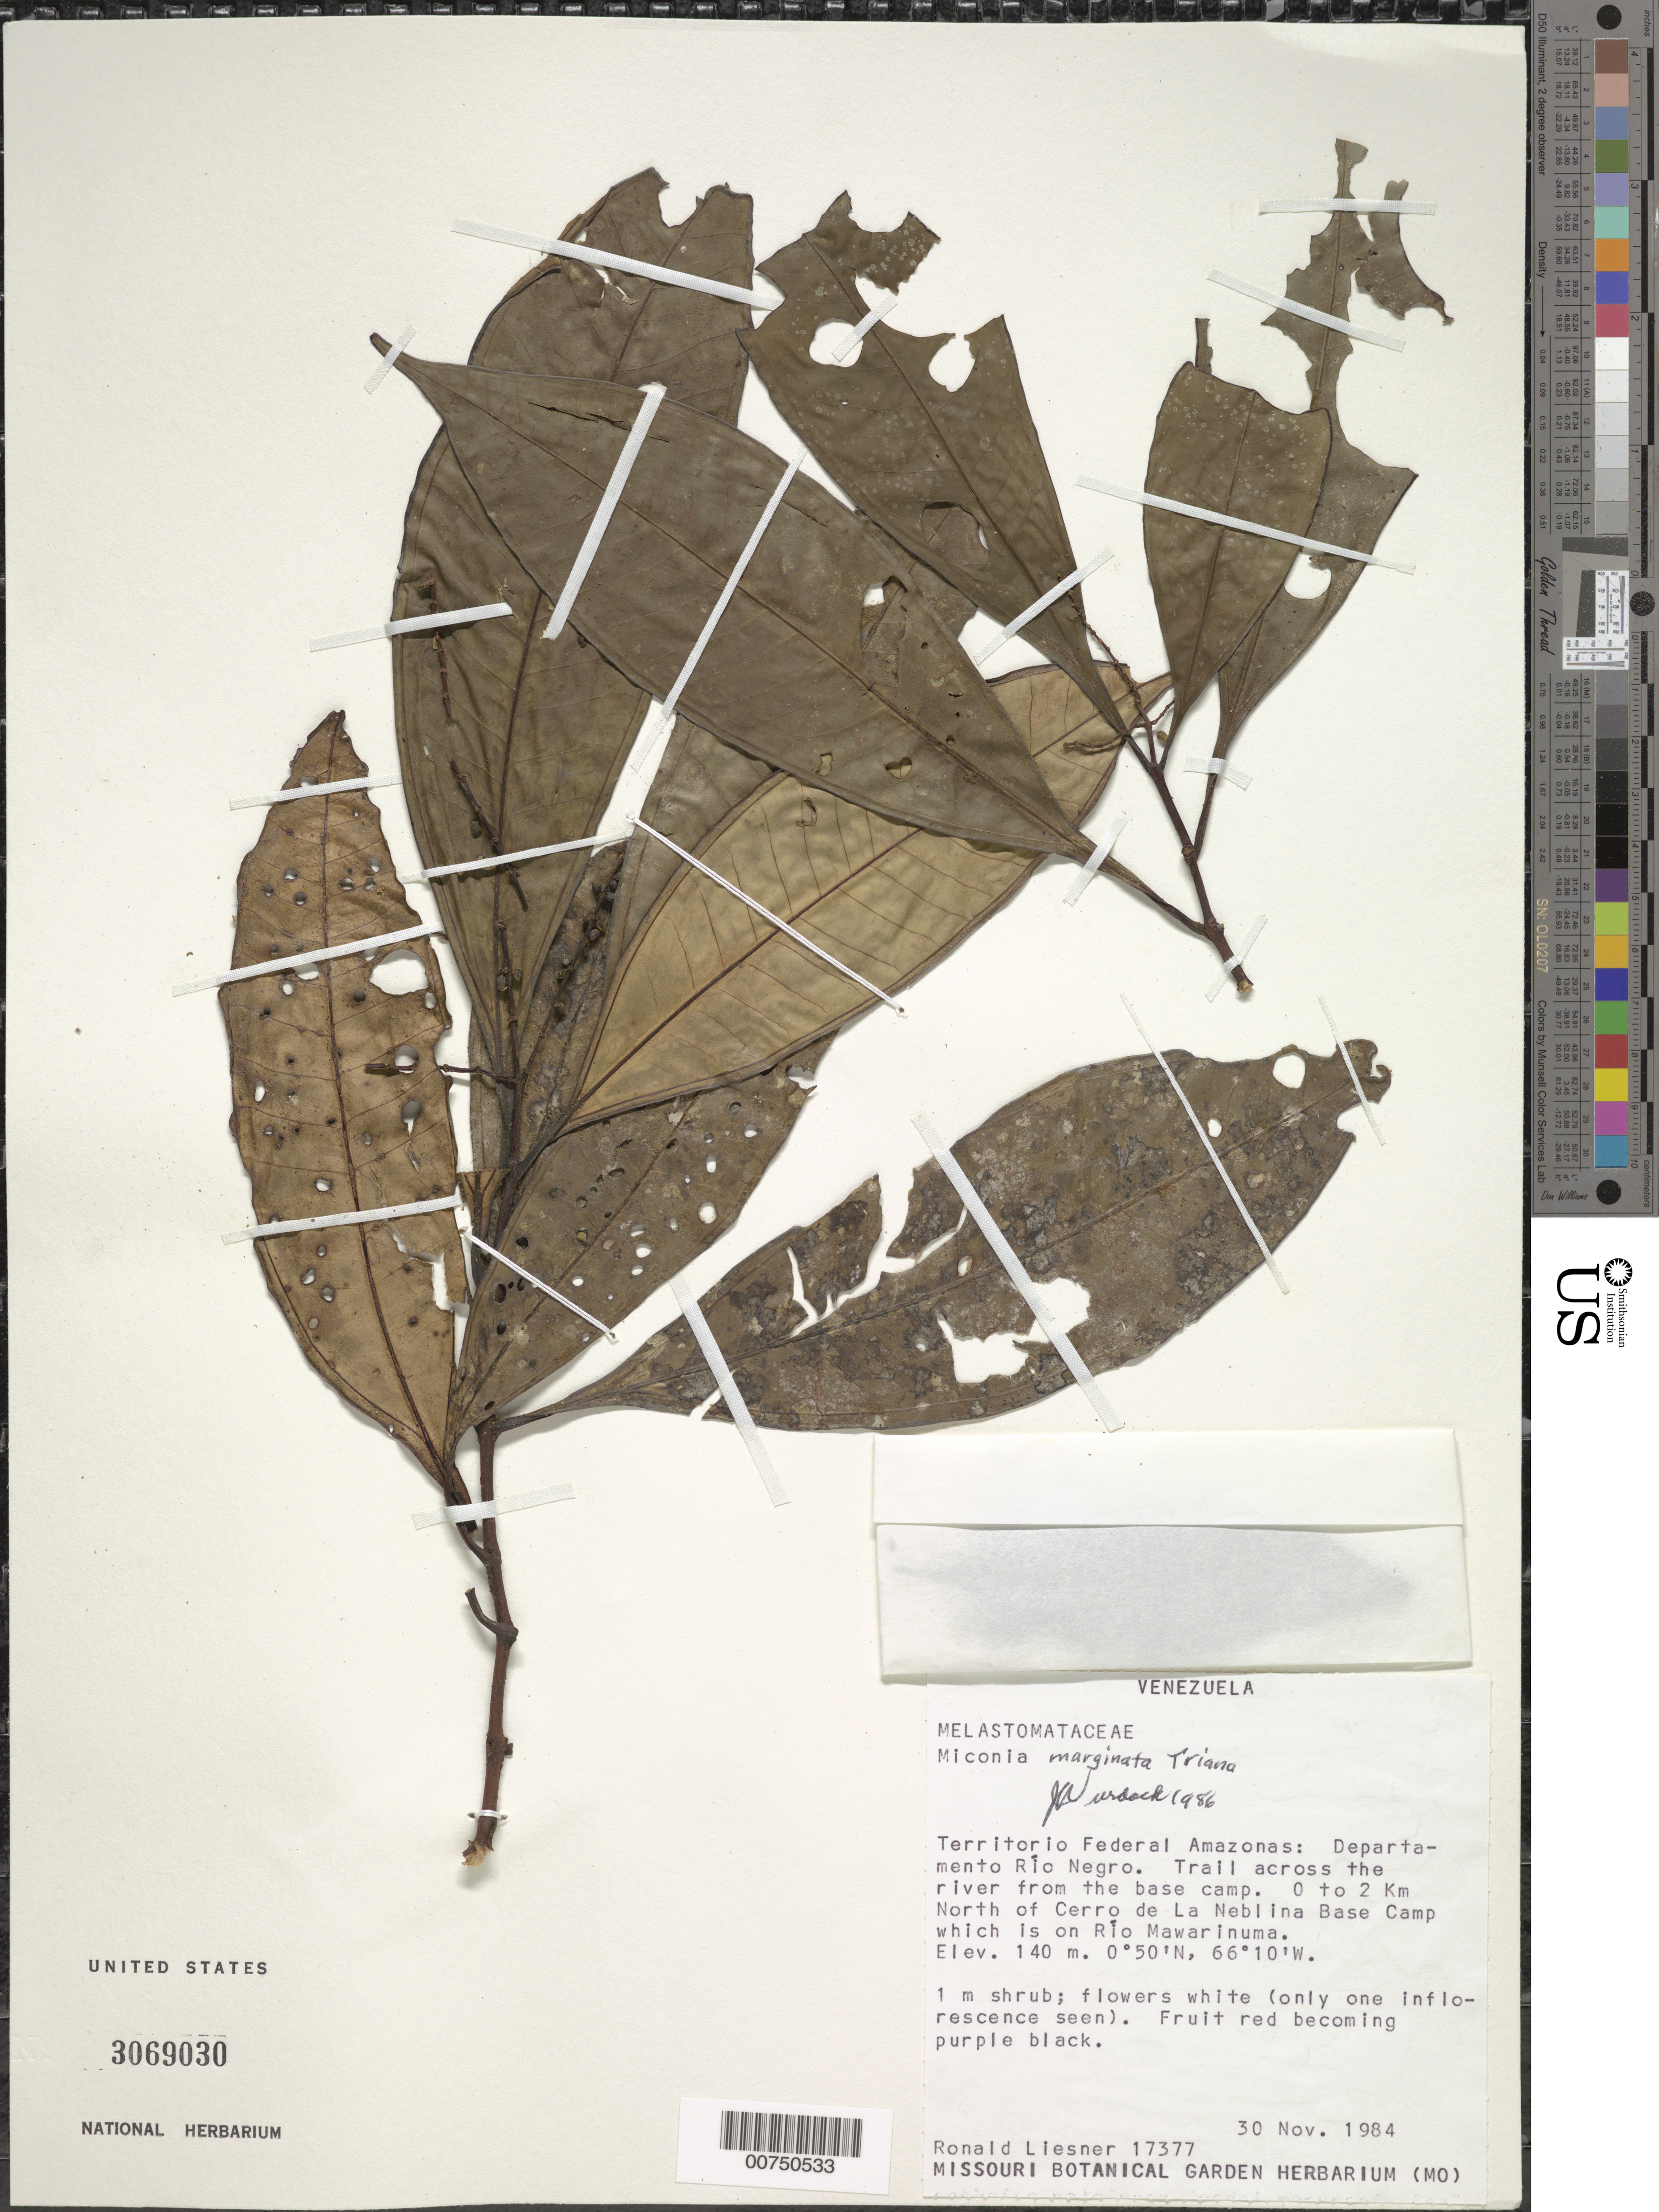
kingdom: Plantae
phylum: Tracheophyta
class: Magnoliopsida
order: Myrtales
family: Melastomataceae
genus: Miconia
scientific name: Miconia marginata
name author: Triana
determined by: Wurdack, John J., (US), US (UNITED STATES)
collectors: R. L. Liesner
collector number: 17377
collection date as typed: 30-Nov-84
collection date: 1984-11-30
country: Venezuela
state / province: Amazonas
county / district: Río Negro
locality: Río Mawarinuma, 0-2 km N of Cerro de La Neblina Base Camp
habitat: Trail across river from base camp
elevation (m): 140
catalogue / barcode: US 3069030